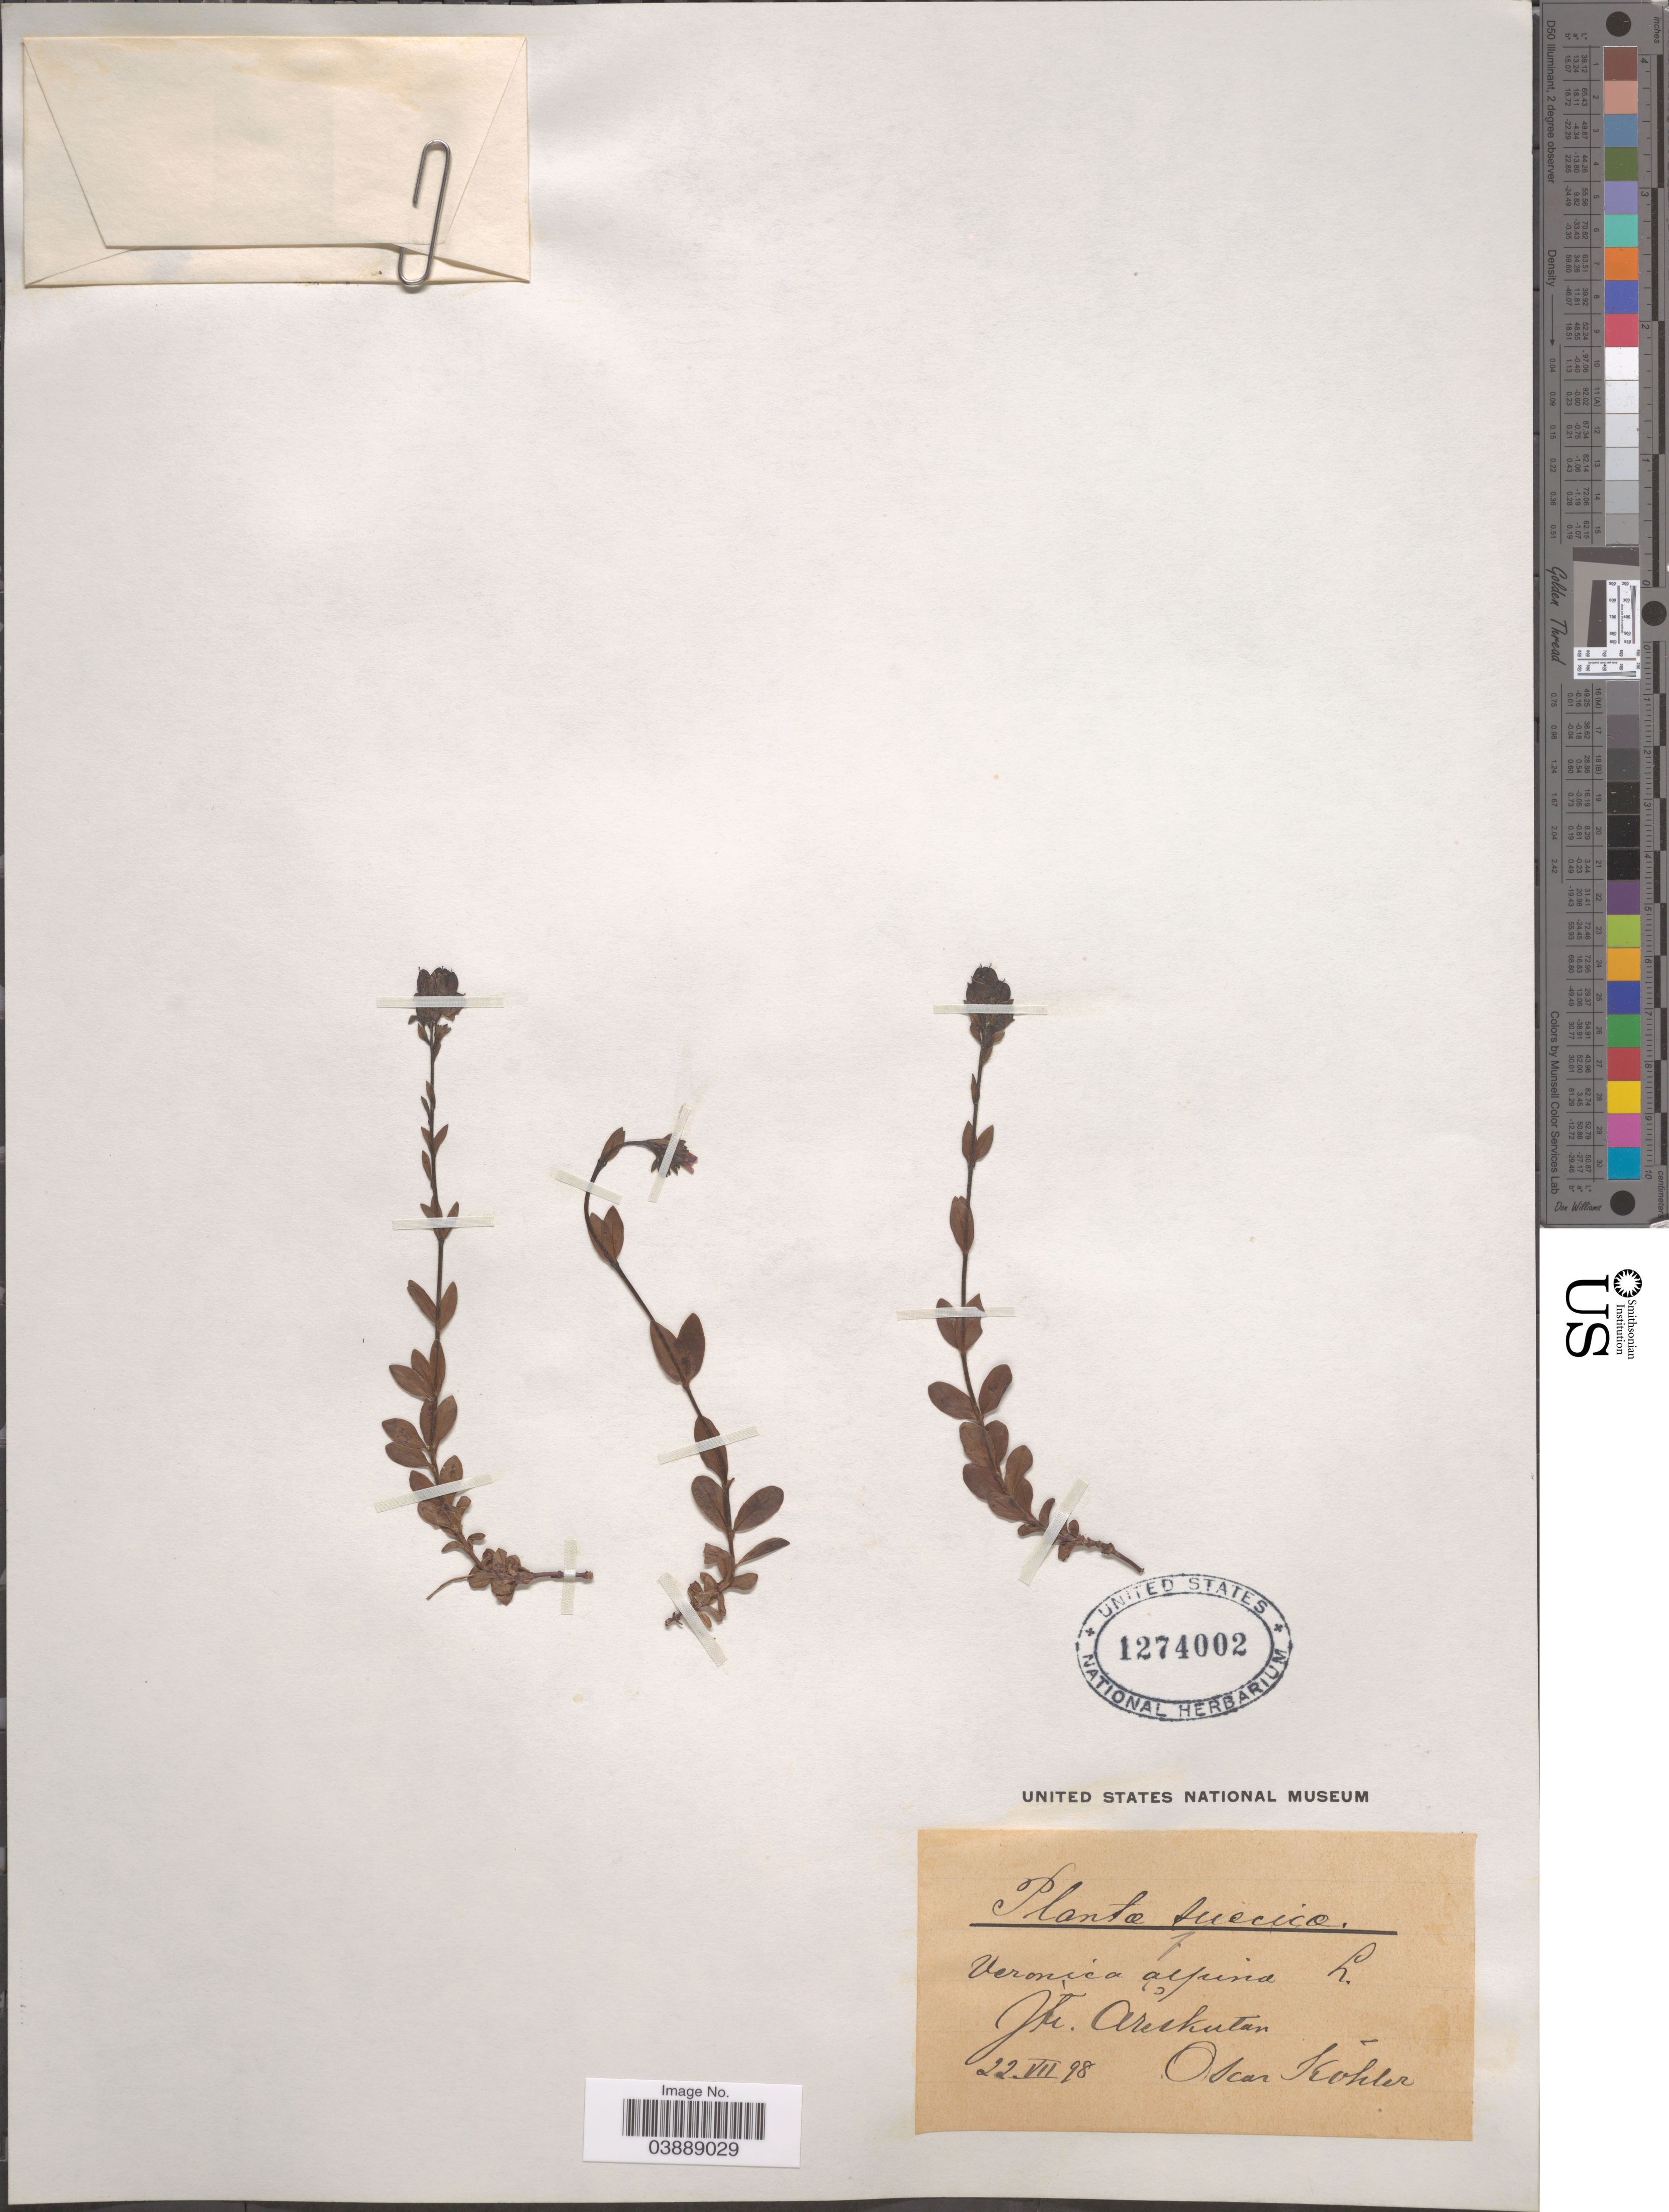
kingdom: Plantae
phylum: Tracheophyta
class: Magnoliopsida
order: Lamiales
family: Plantaginaceae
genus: Veronica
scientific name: Veronica alpina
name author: L.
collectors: O. Köhler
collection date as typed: Transcribed d/m/y: 22/7/98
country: Sweden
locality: Suecica. Jtl. Åreskutan.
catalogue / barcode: US 1274002